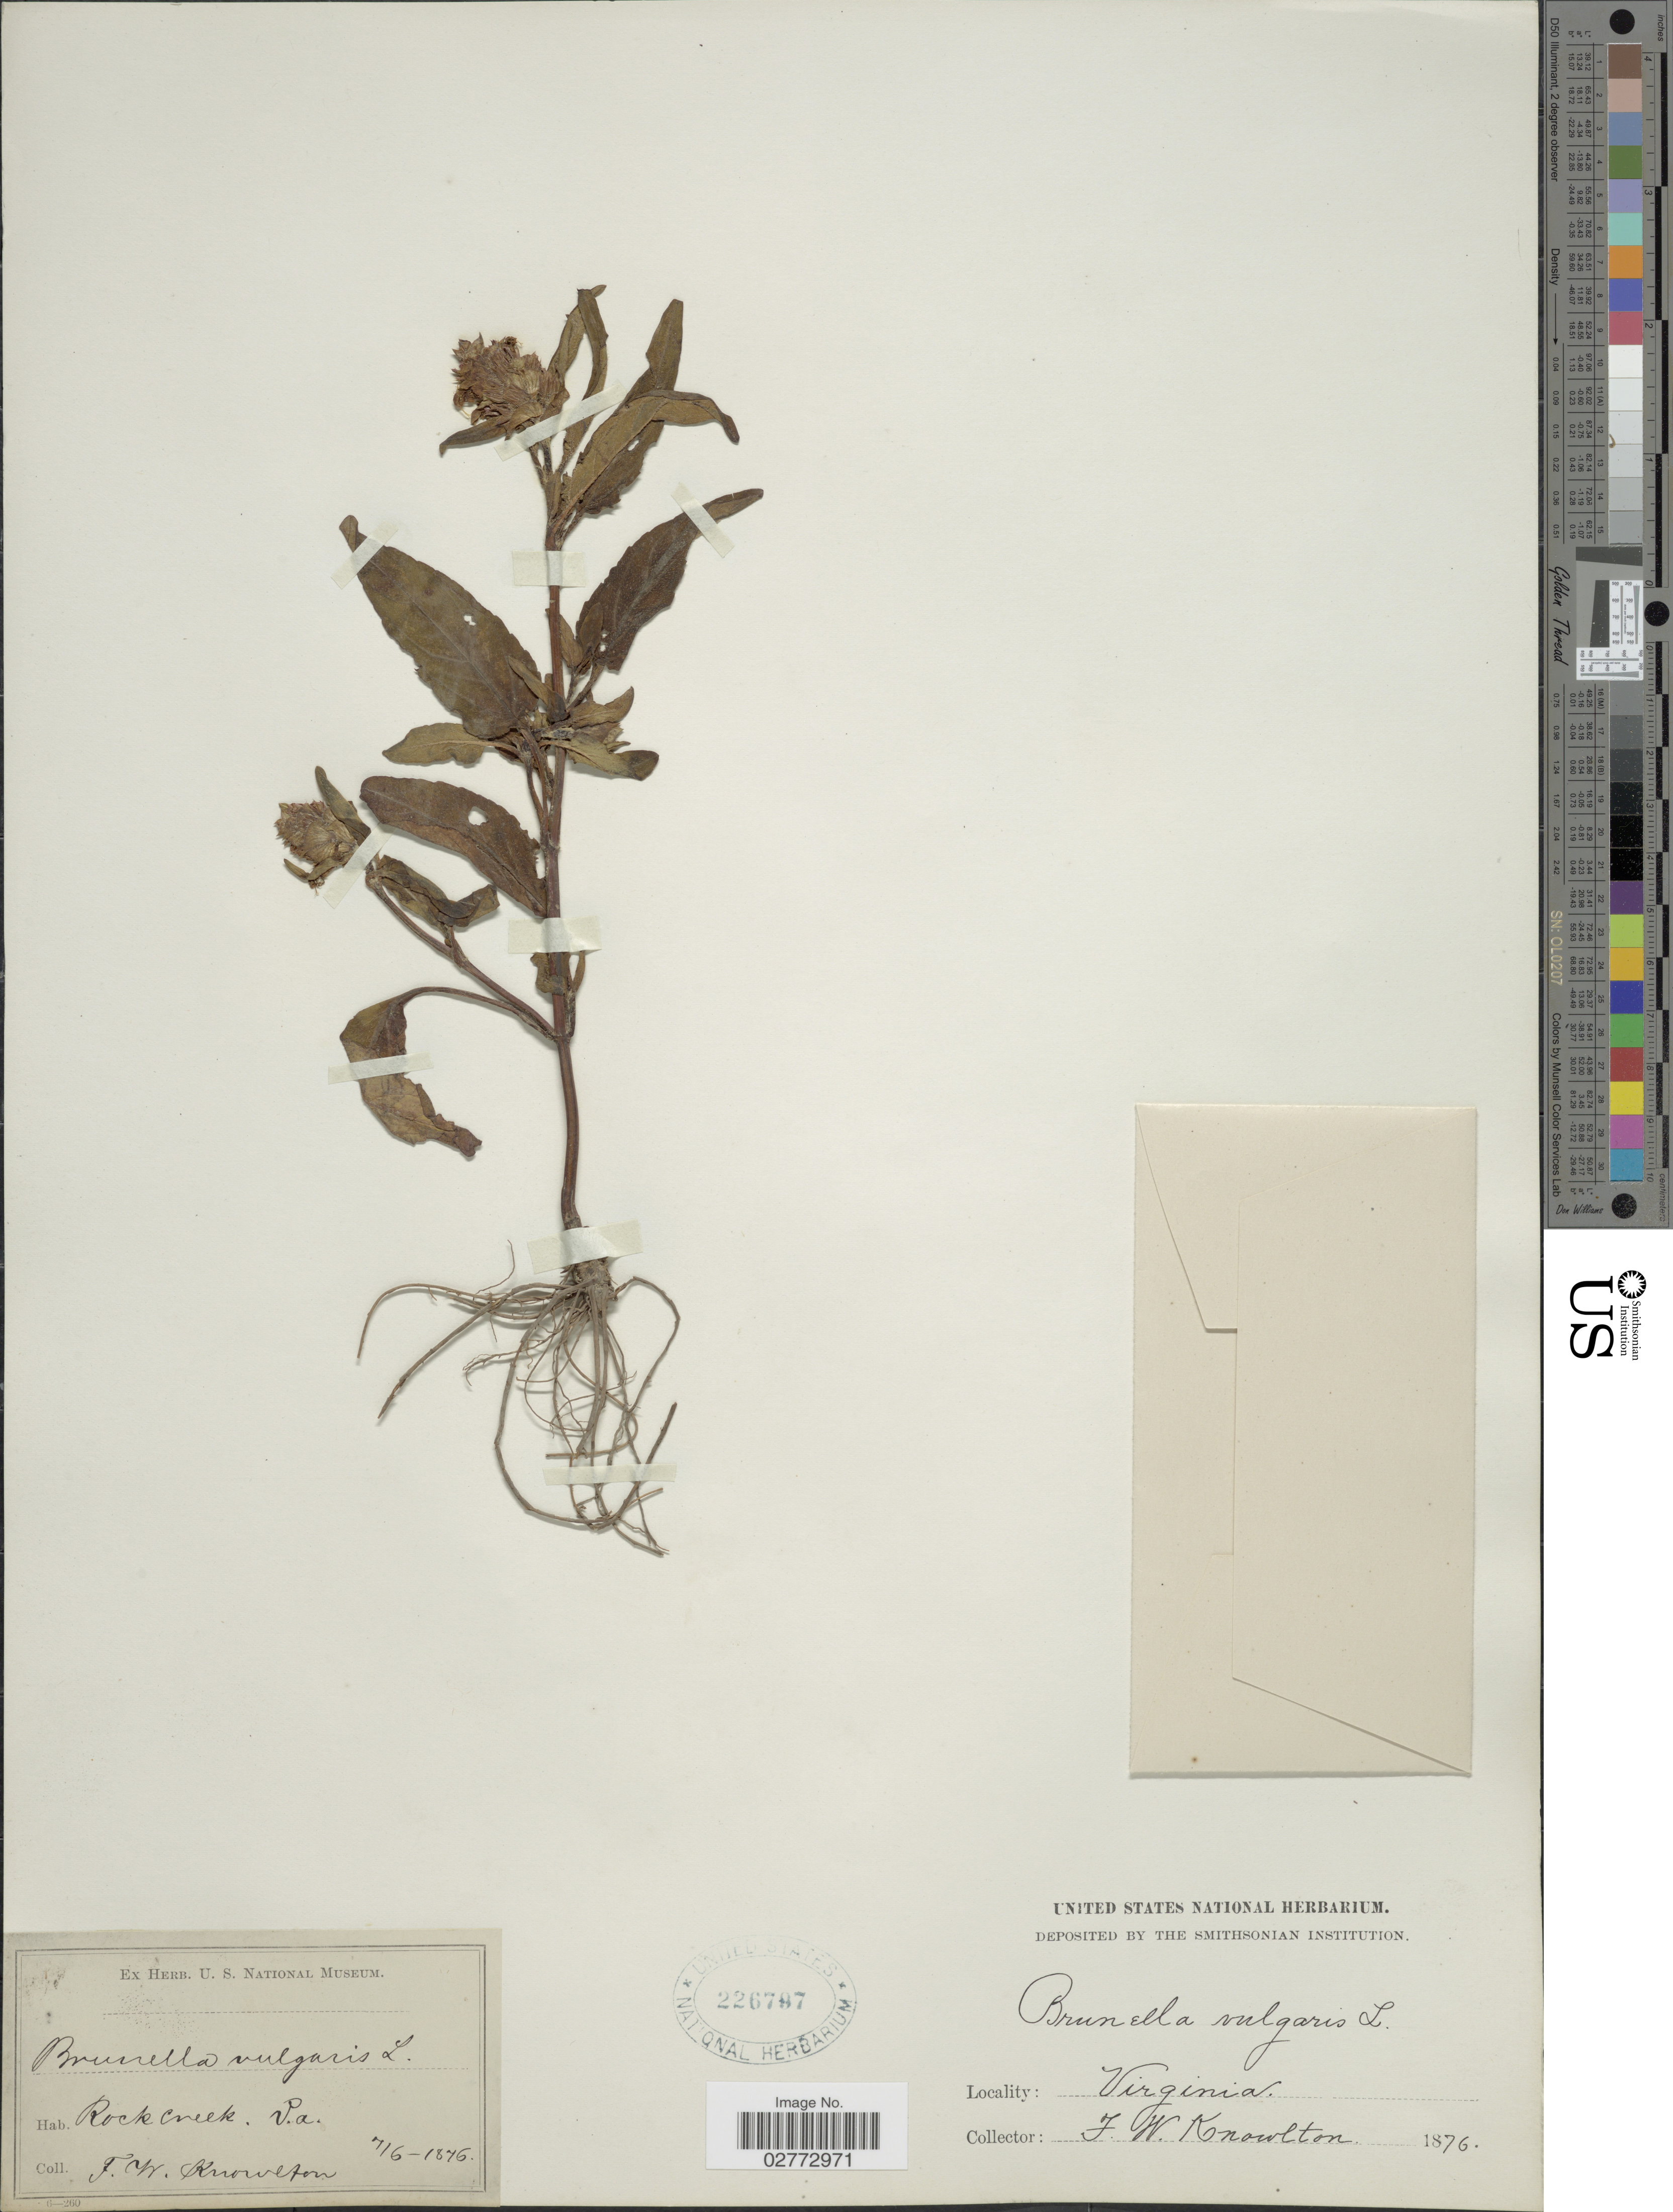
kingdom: Plantae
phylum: Tracheophyta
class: Magnoliopsida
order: Lamiales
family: Lamiaceae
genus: Prunella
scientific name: Prunella vulgaris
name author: L.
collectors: F. H. Knowlton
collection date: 1876-07-06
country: United States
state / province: Virginia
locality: Rock Creek.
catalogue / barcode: US 226797